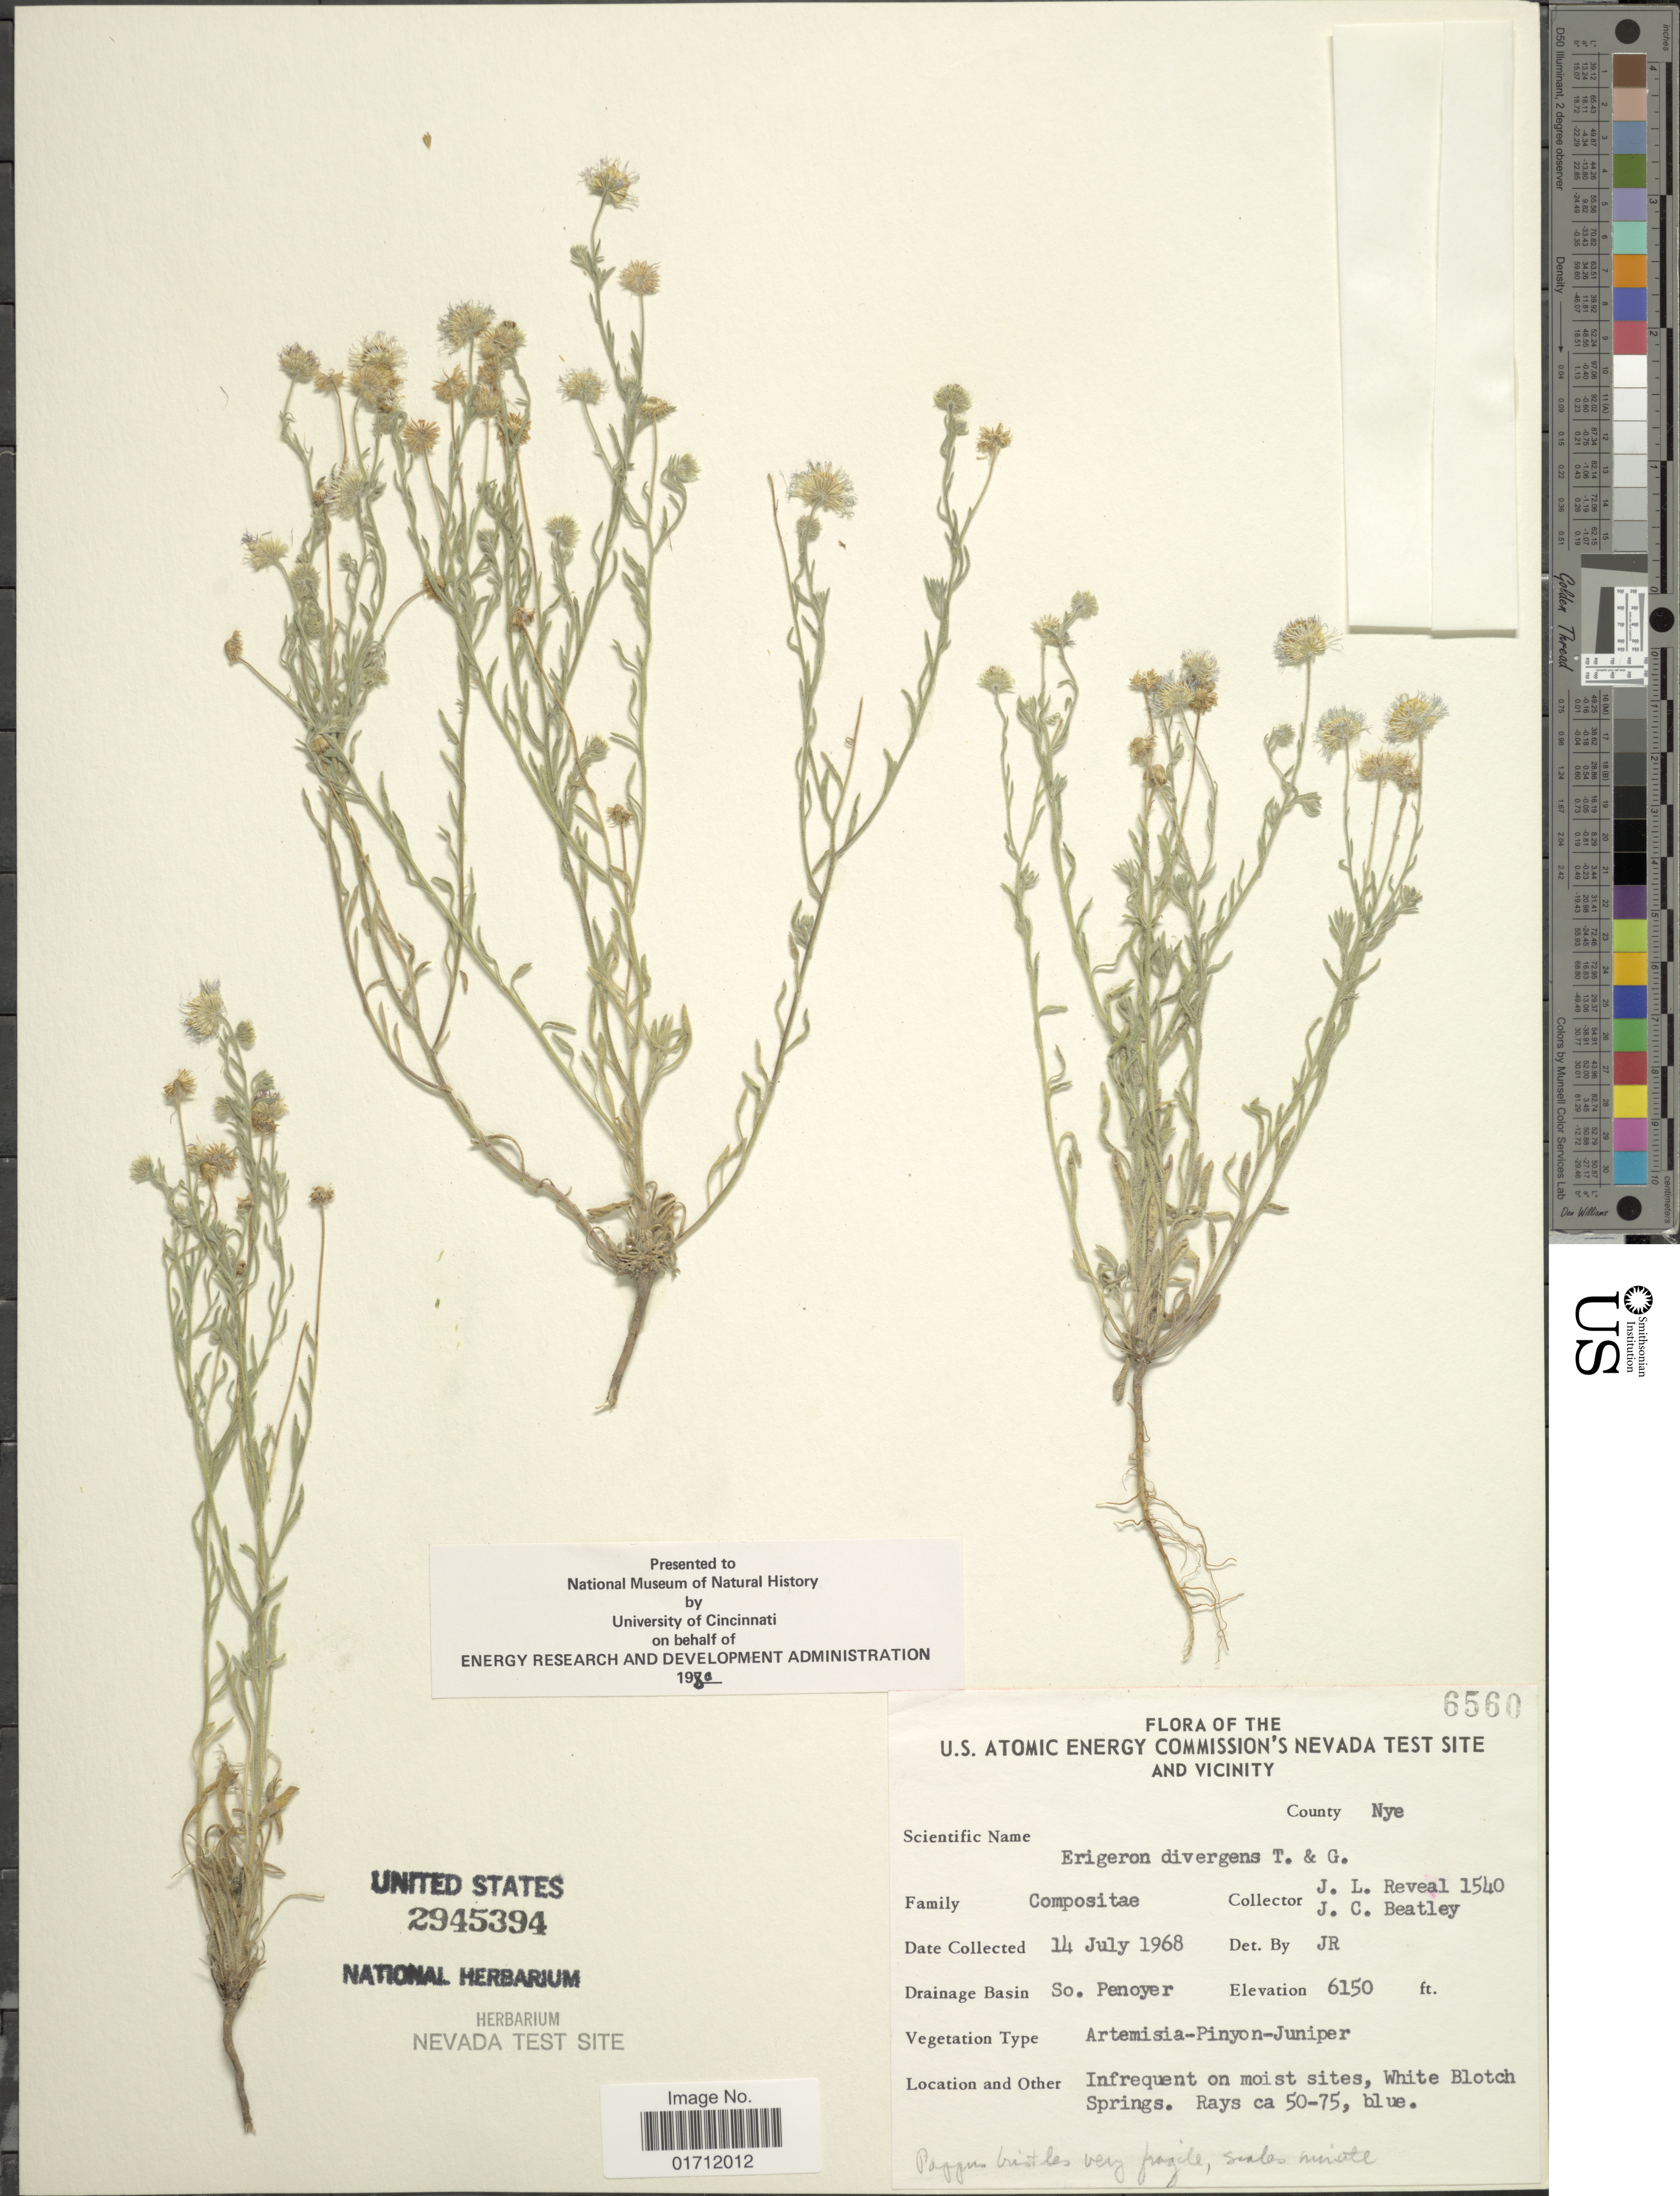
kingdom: Plantae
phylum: Tracheophyta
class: Magnoliopsida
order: Asterales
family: Asteraceae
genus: Erigeron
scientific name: Erigeron divergens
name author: Torr. & A. Gray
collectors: J. L. Reveal & J. C. Beatley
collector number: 1540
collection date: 1968-07-14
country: United States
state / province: Nevada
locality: The U.S. Atomic Energy Commission's Nevada Test Site and Vicinity, County: Nye, Drainage Basin: So. Penoyer, White Blotch Springs.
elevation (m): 1875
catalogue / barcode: US 2945394